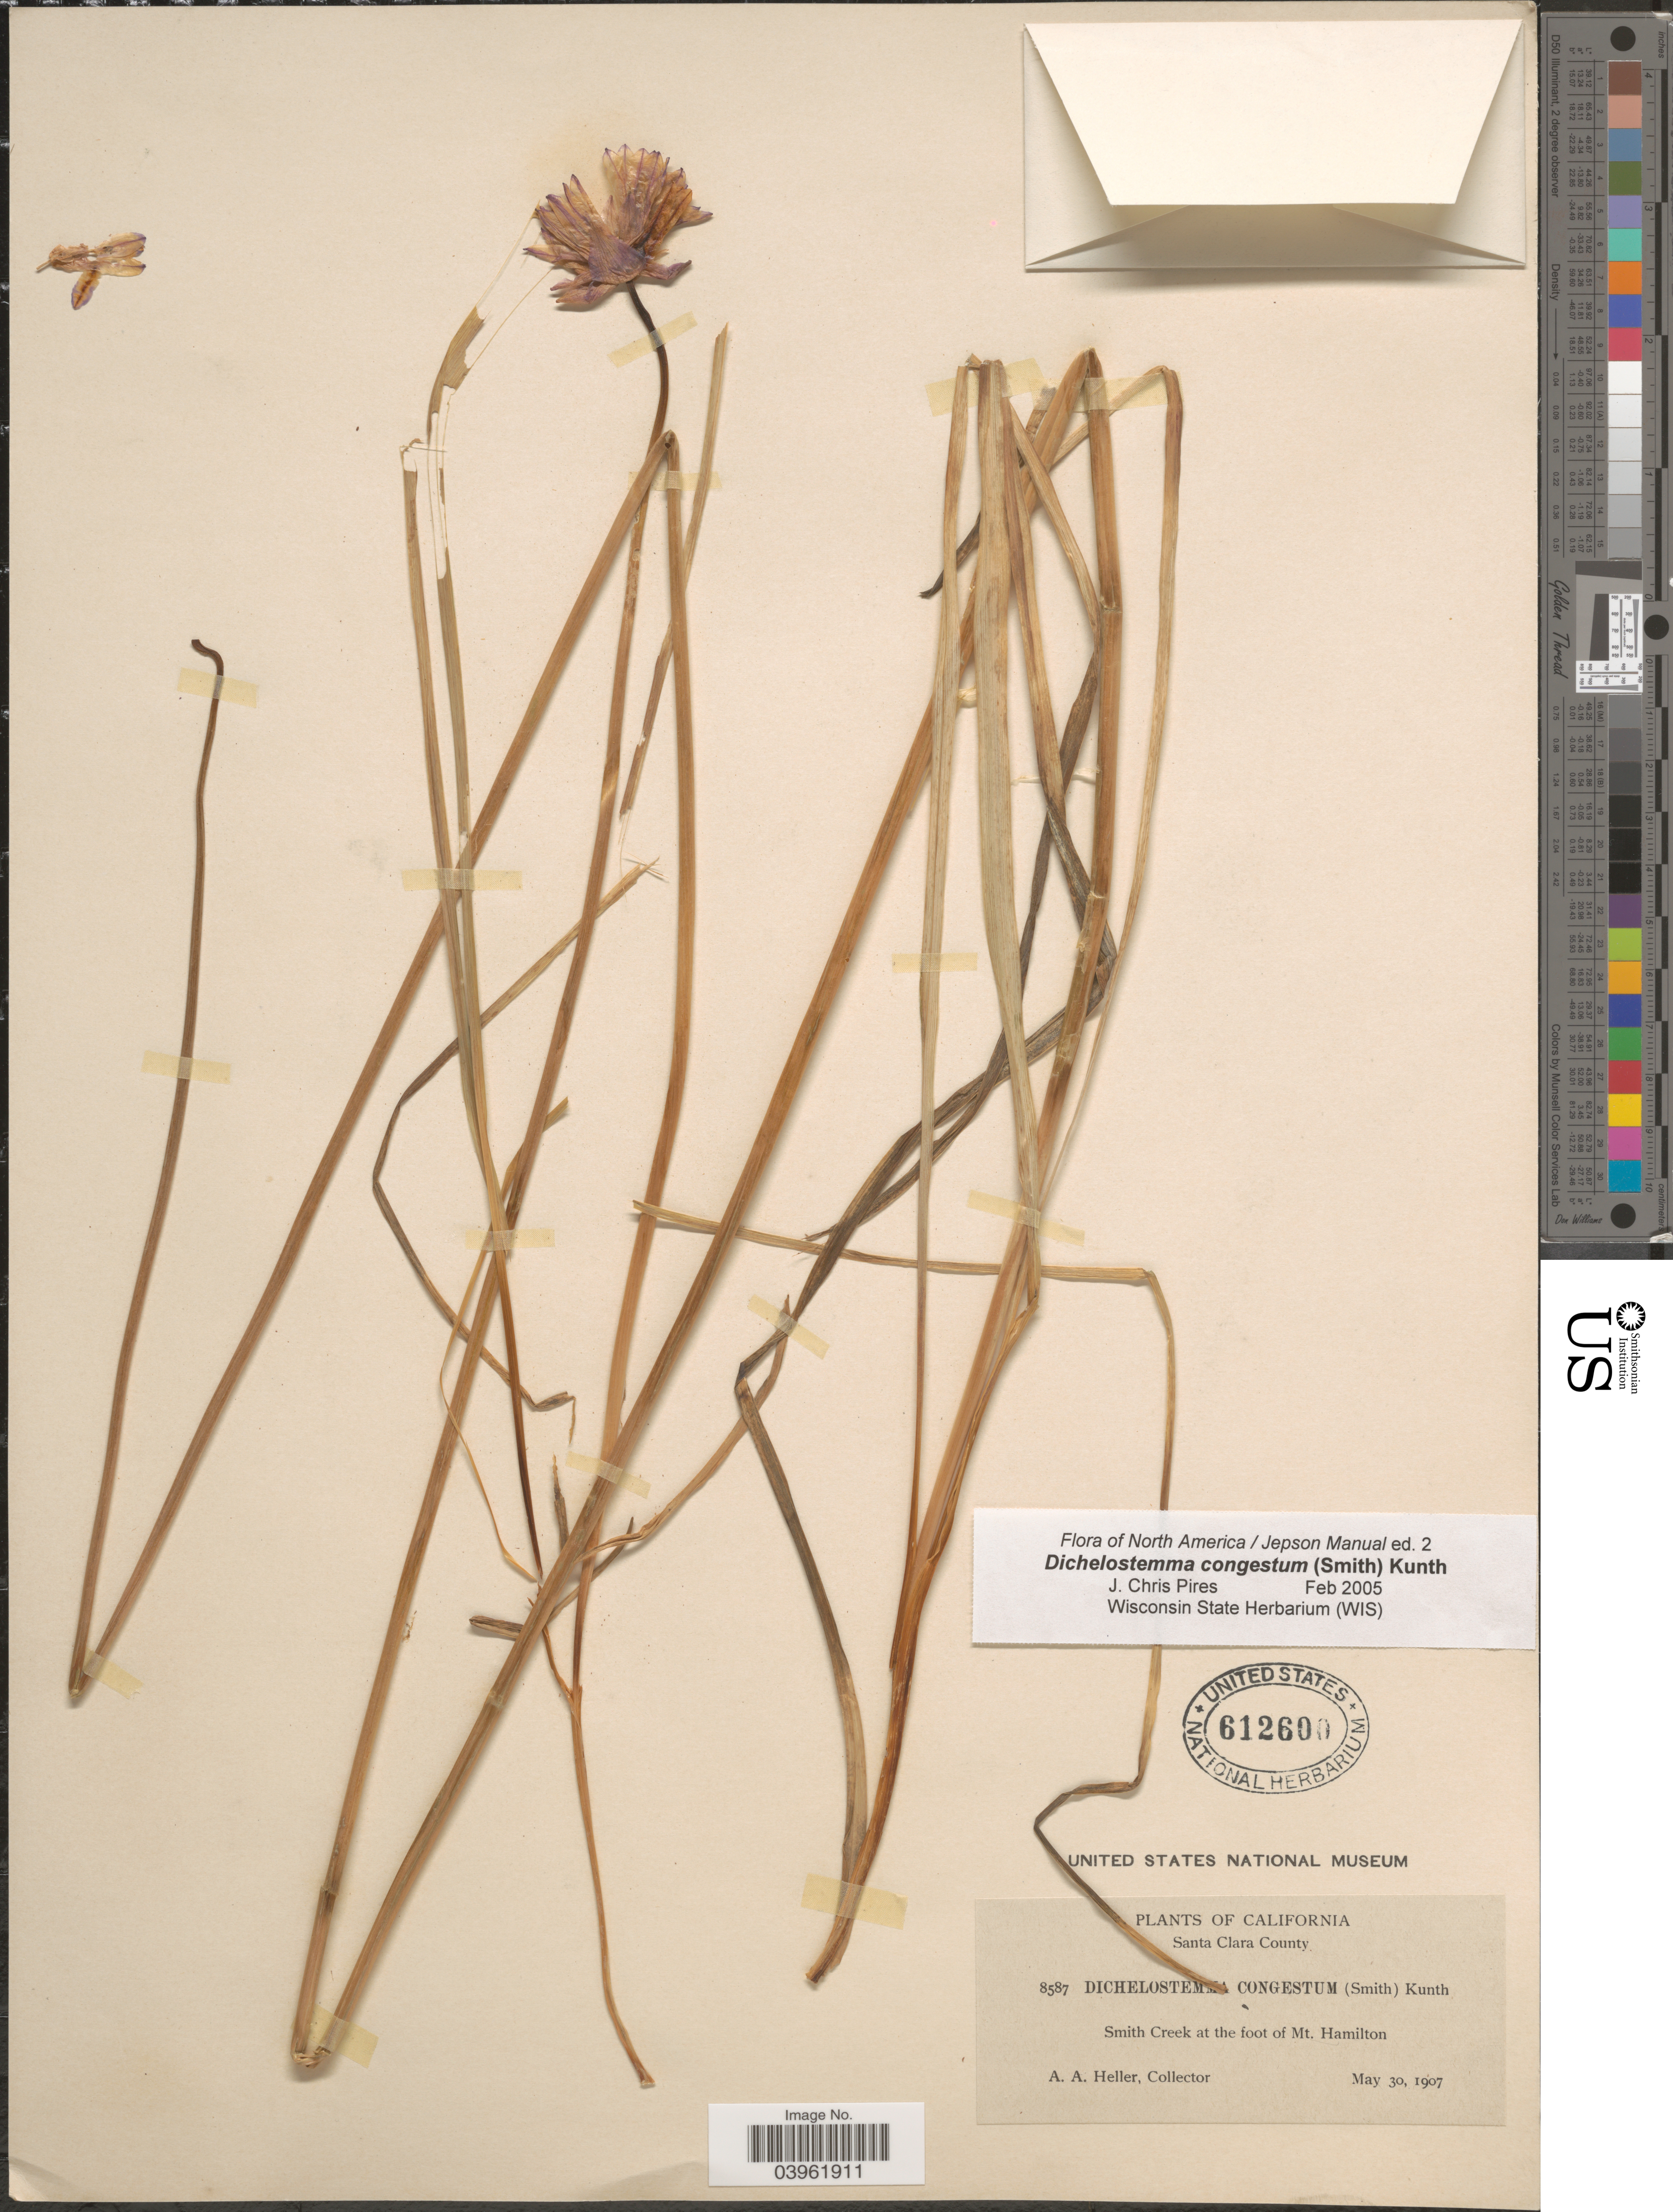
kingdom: Plantae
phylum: Tracheophyta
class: Liliopsida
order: Asparagales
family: Asparagaceae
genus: Dichelostemma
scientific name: Dichelostemma congestum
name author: Kunth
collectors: A. A. Heller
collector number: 8587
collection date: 1907-05-30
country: United States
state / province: California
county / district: Santa Clara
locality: Santa Clara County. Smith Creek at the foot of Mt. Hamilton.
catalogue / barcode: US 612600